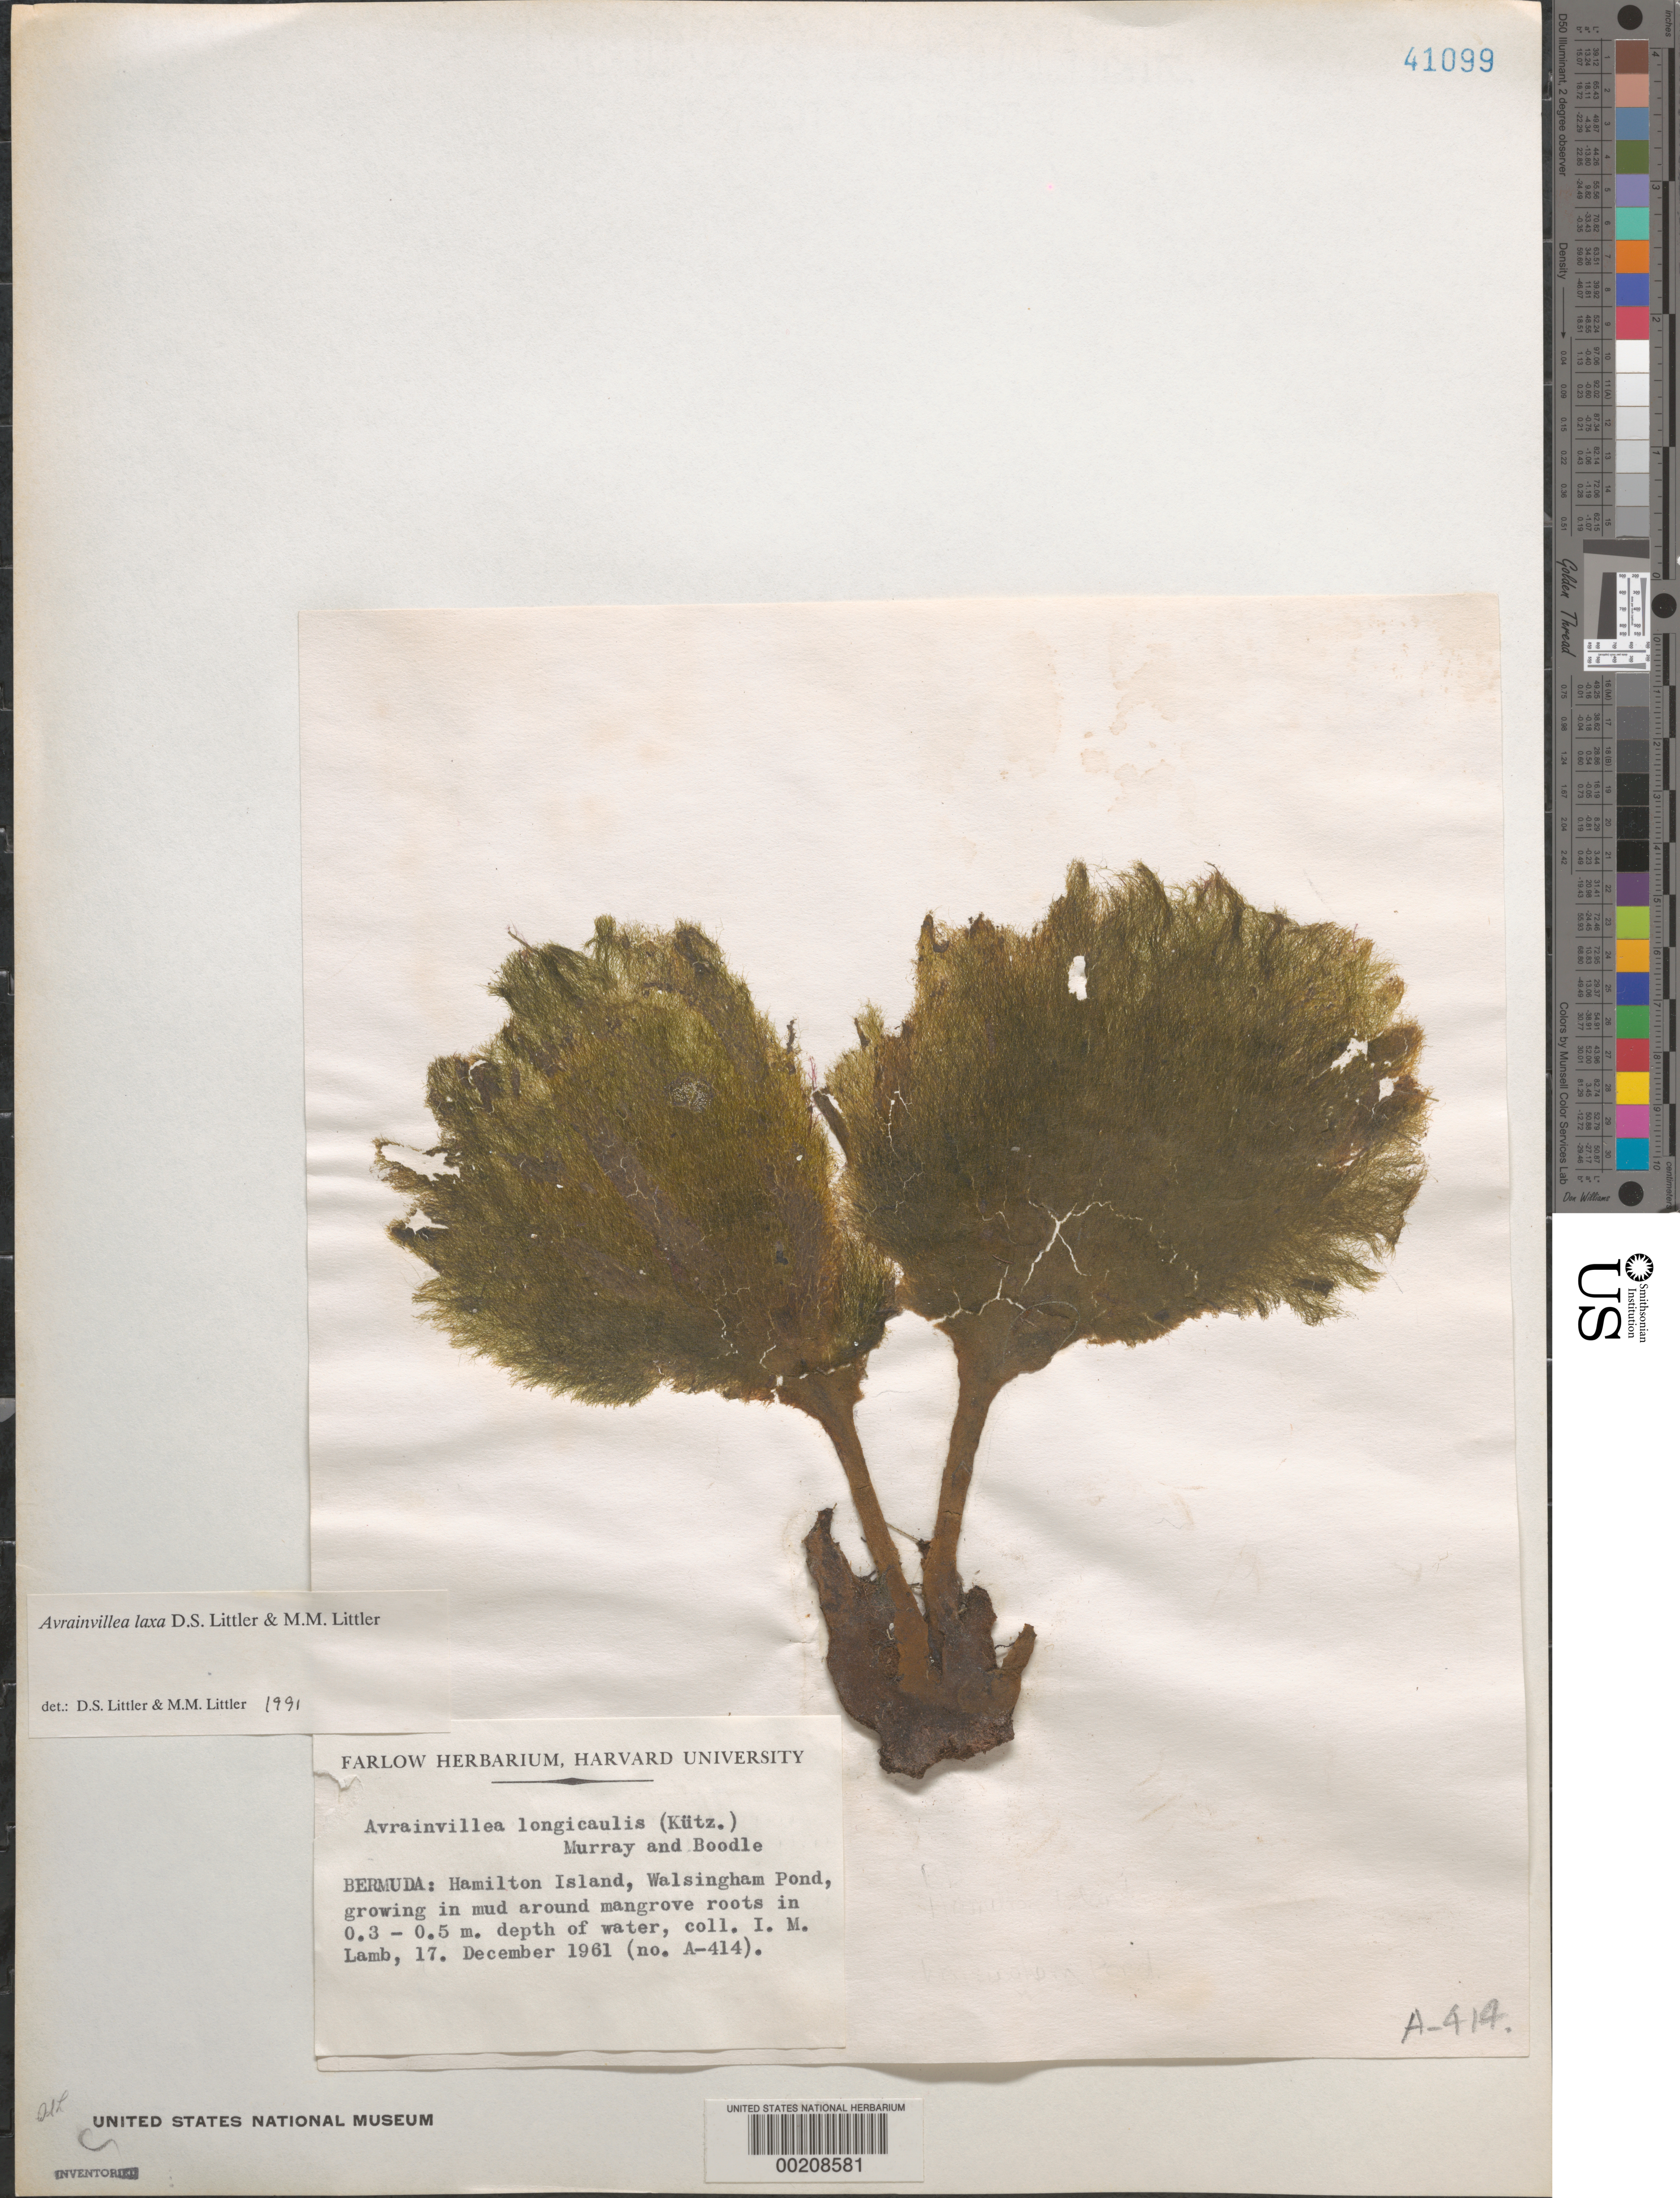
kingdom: Plantae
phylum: Chlorophyta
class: Ulvophyceae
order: Bryopsidales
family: Dichotomosiphonaceae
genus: Avrainvillea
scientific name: Avrainvillea longicaulis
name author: (Kütz.) G. Murray & Boodle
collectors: I. M. Lamb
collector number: A-414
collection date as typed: Dec 1961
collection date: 1961-12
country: Bermuda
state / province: Hamilton Parish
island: Bermuda Island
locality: Walsingham Pond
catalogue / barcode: US 41099